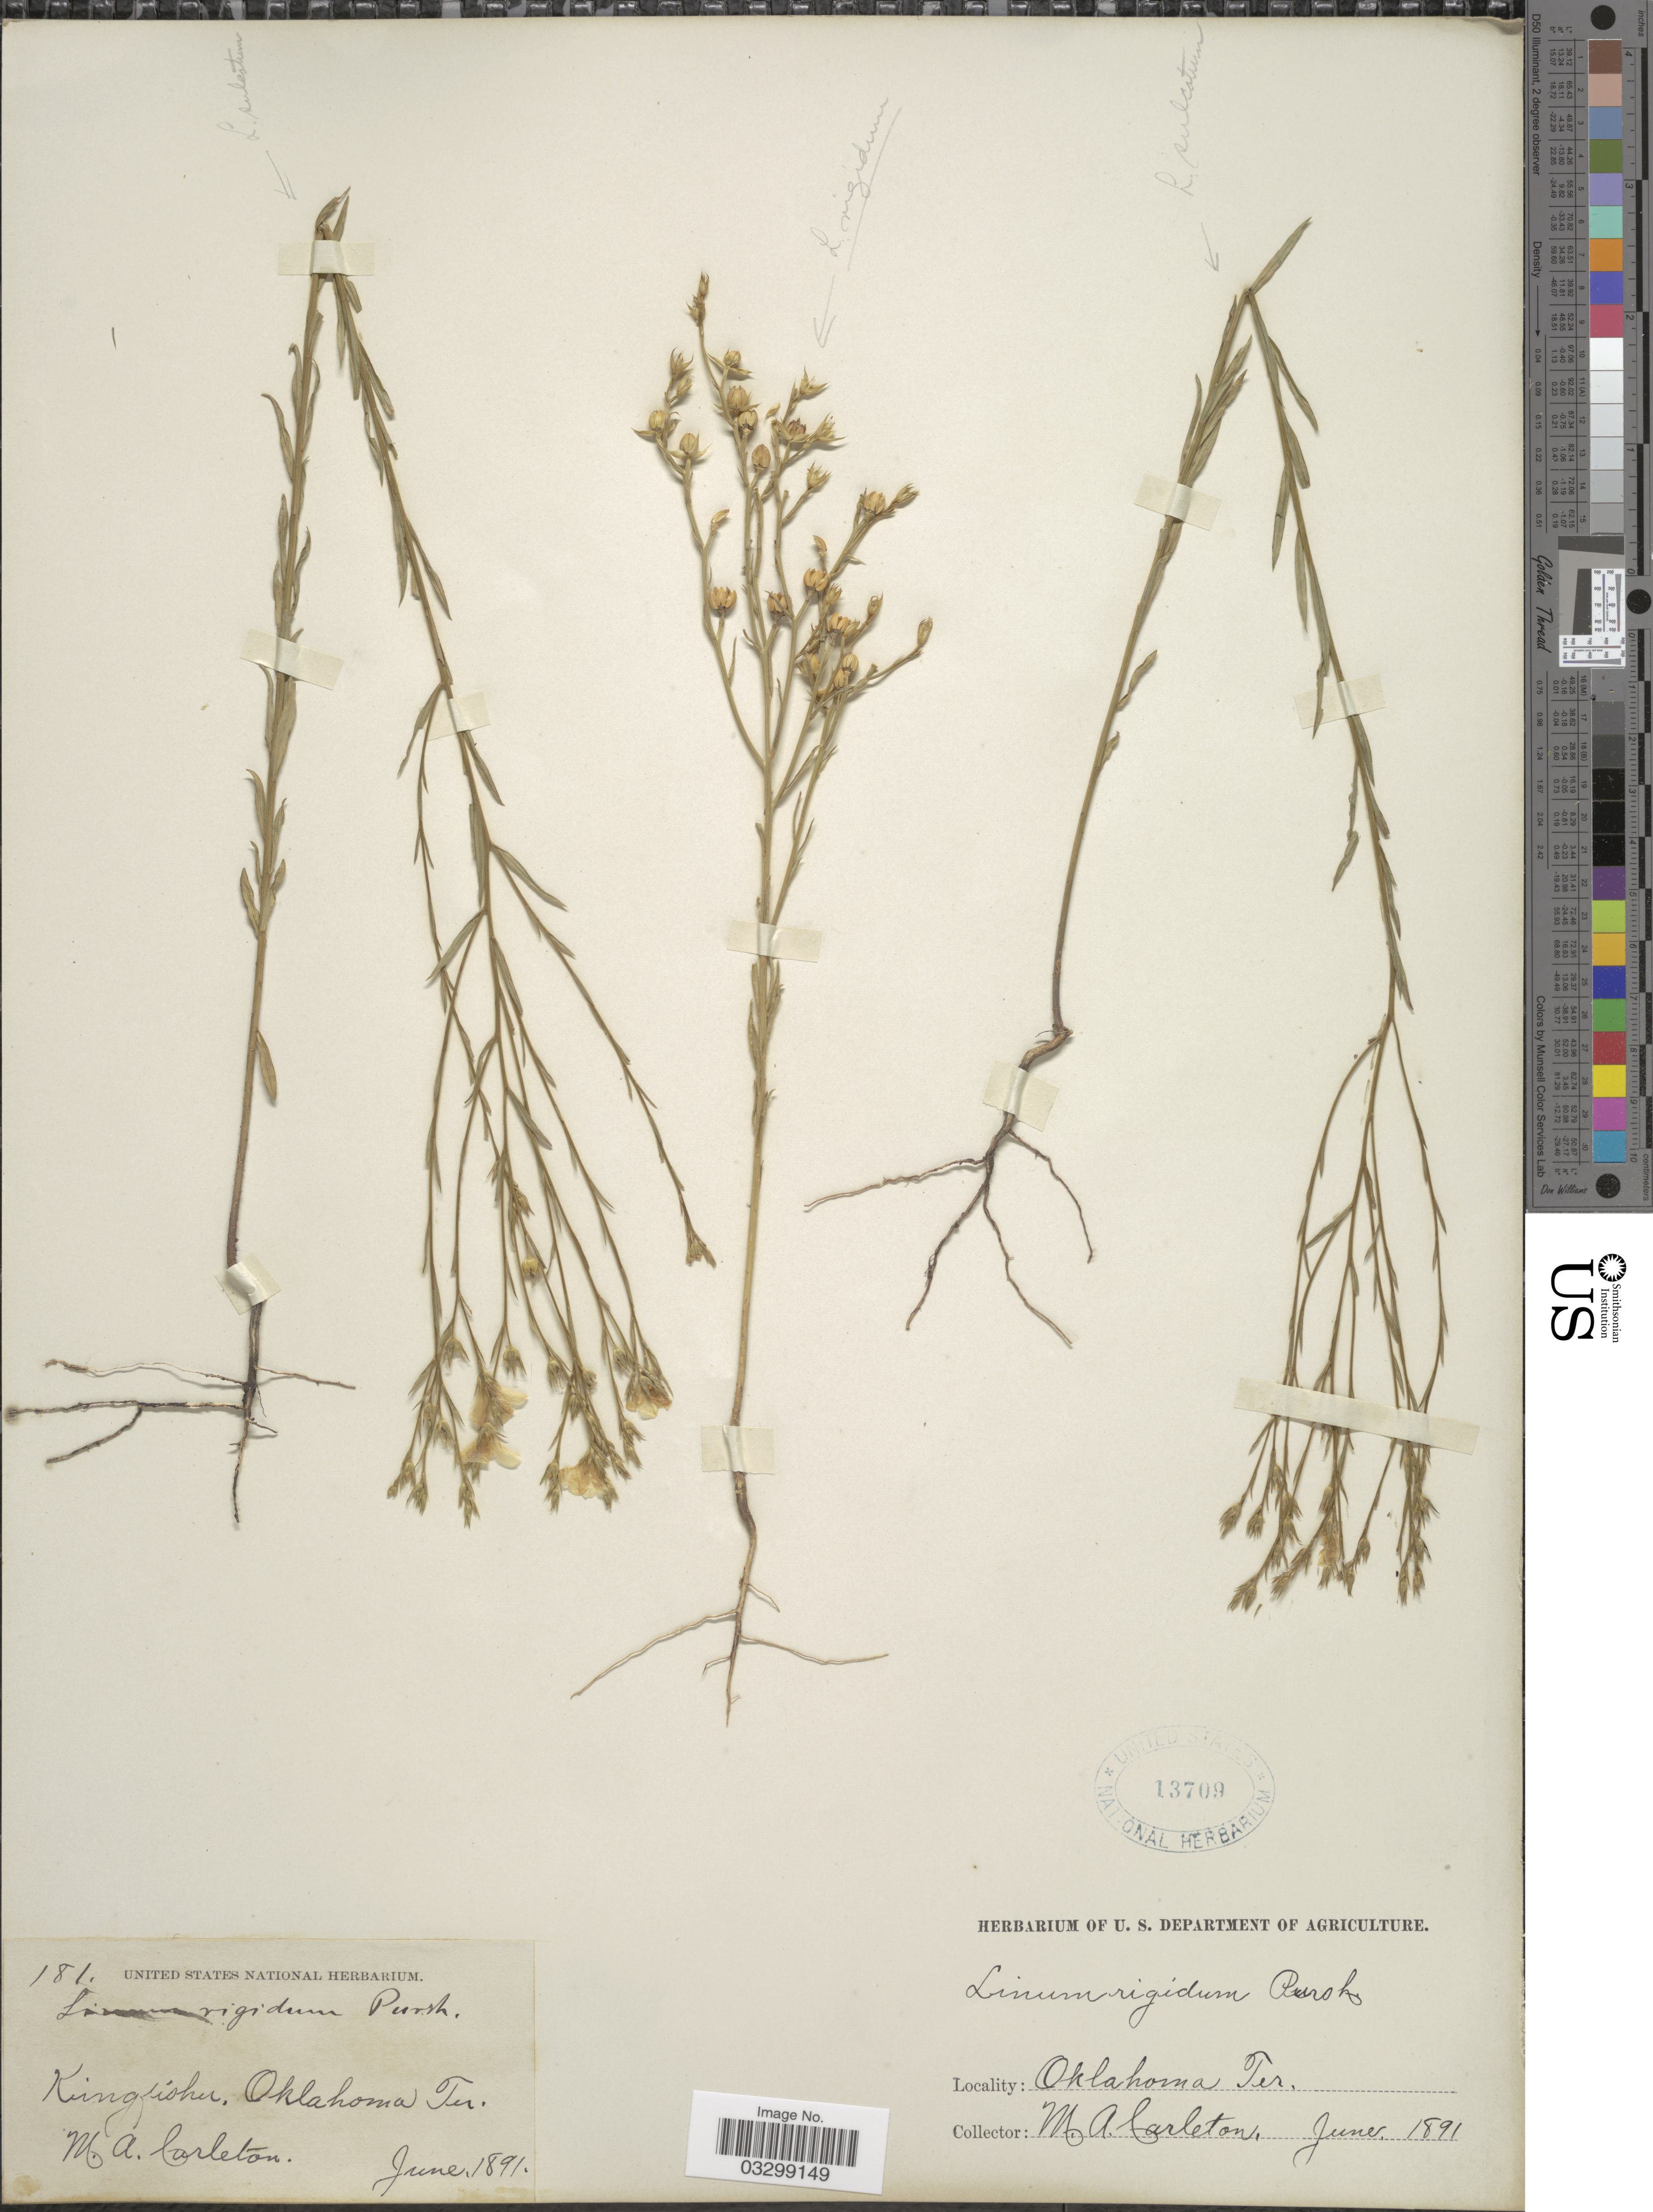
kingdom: Plantae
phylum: Tracheophyta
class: Magnoliopsida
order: Malpighiales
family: Linaceae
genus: Linum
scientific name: Linum rigidum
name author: Pursh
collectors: M. A. Carleton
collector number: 181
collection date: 1891-06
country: United States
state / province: Oklahoma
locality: Kingfisher, Oklahoma Ter.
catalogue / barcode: US 13709